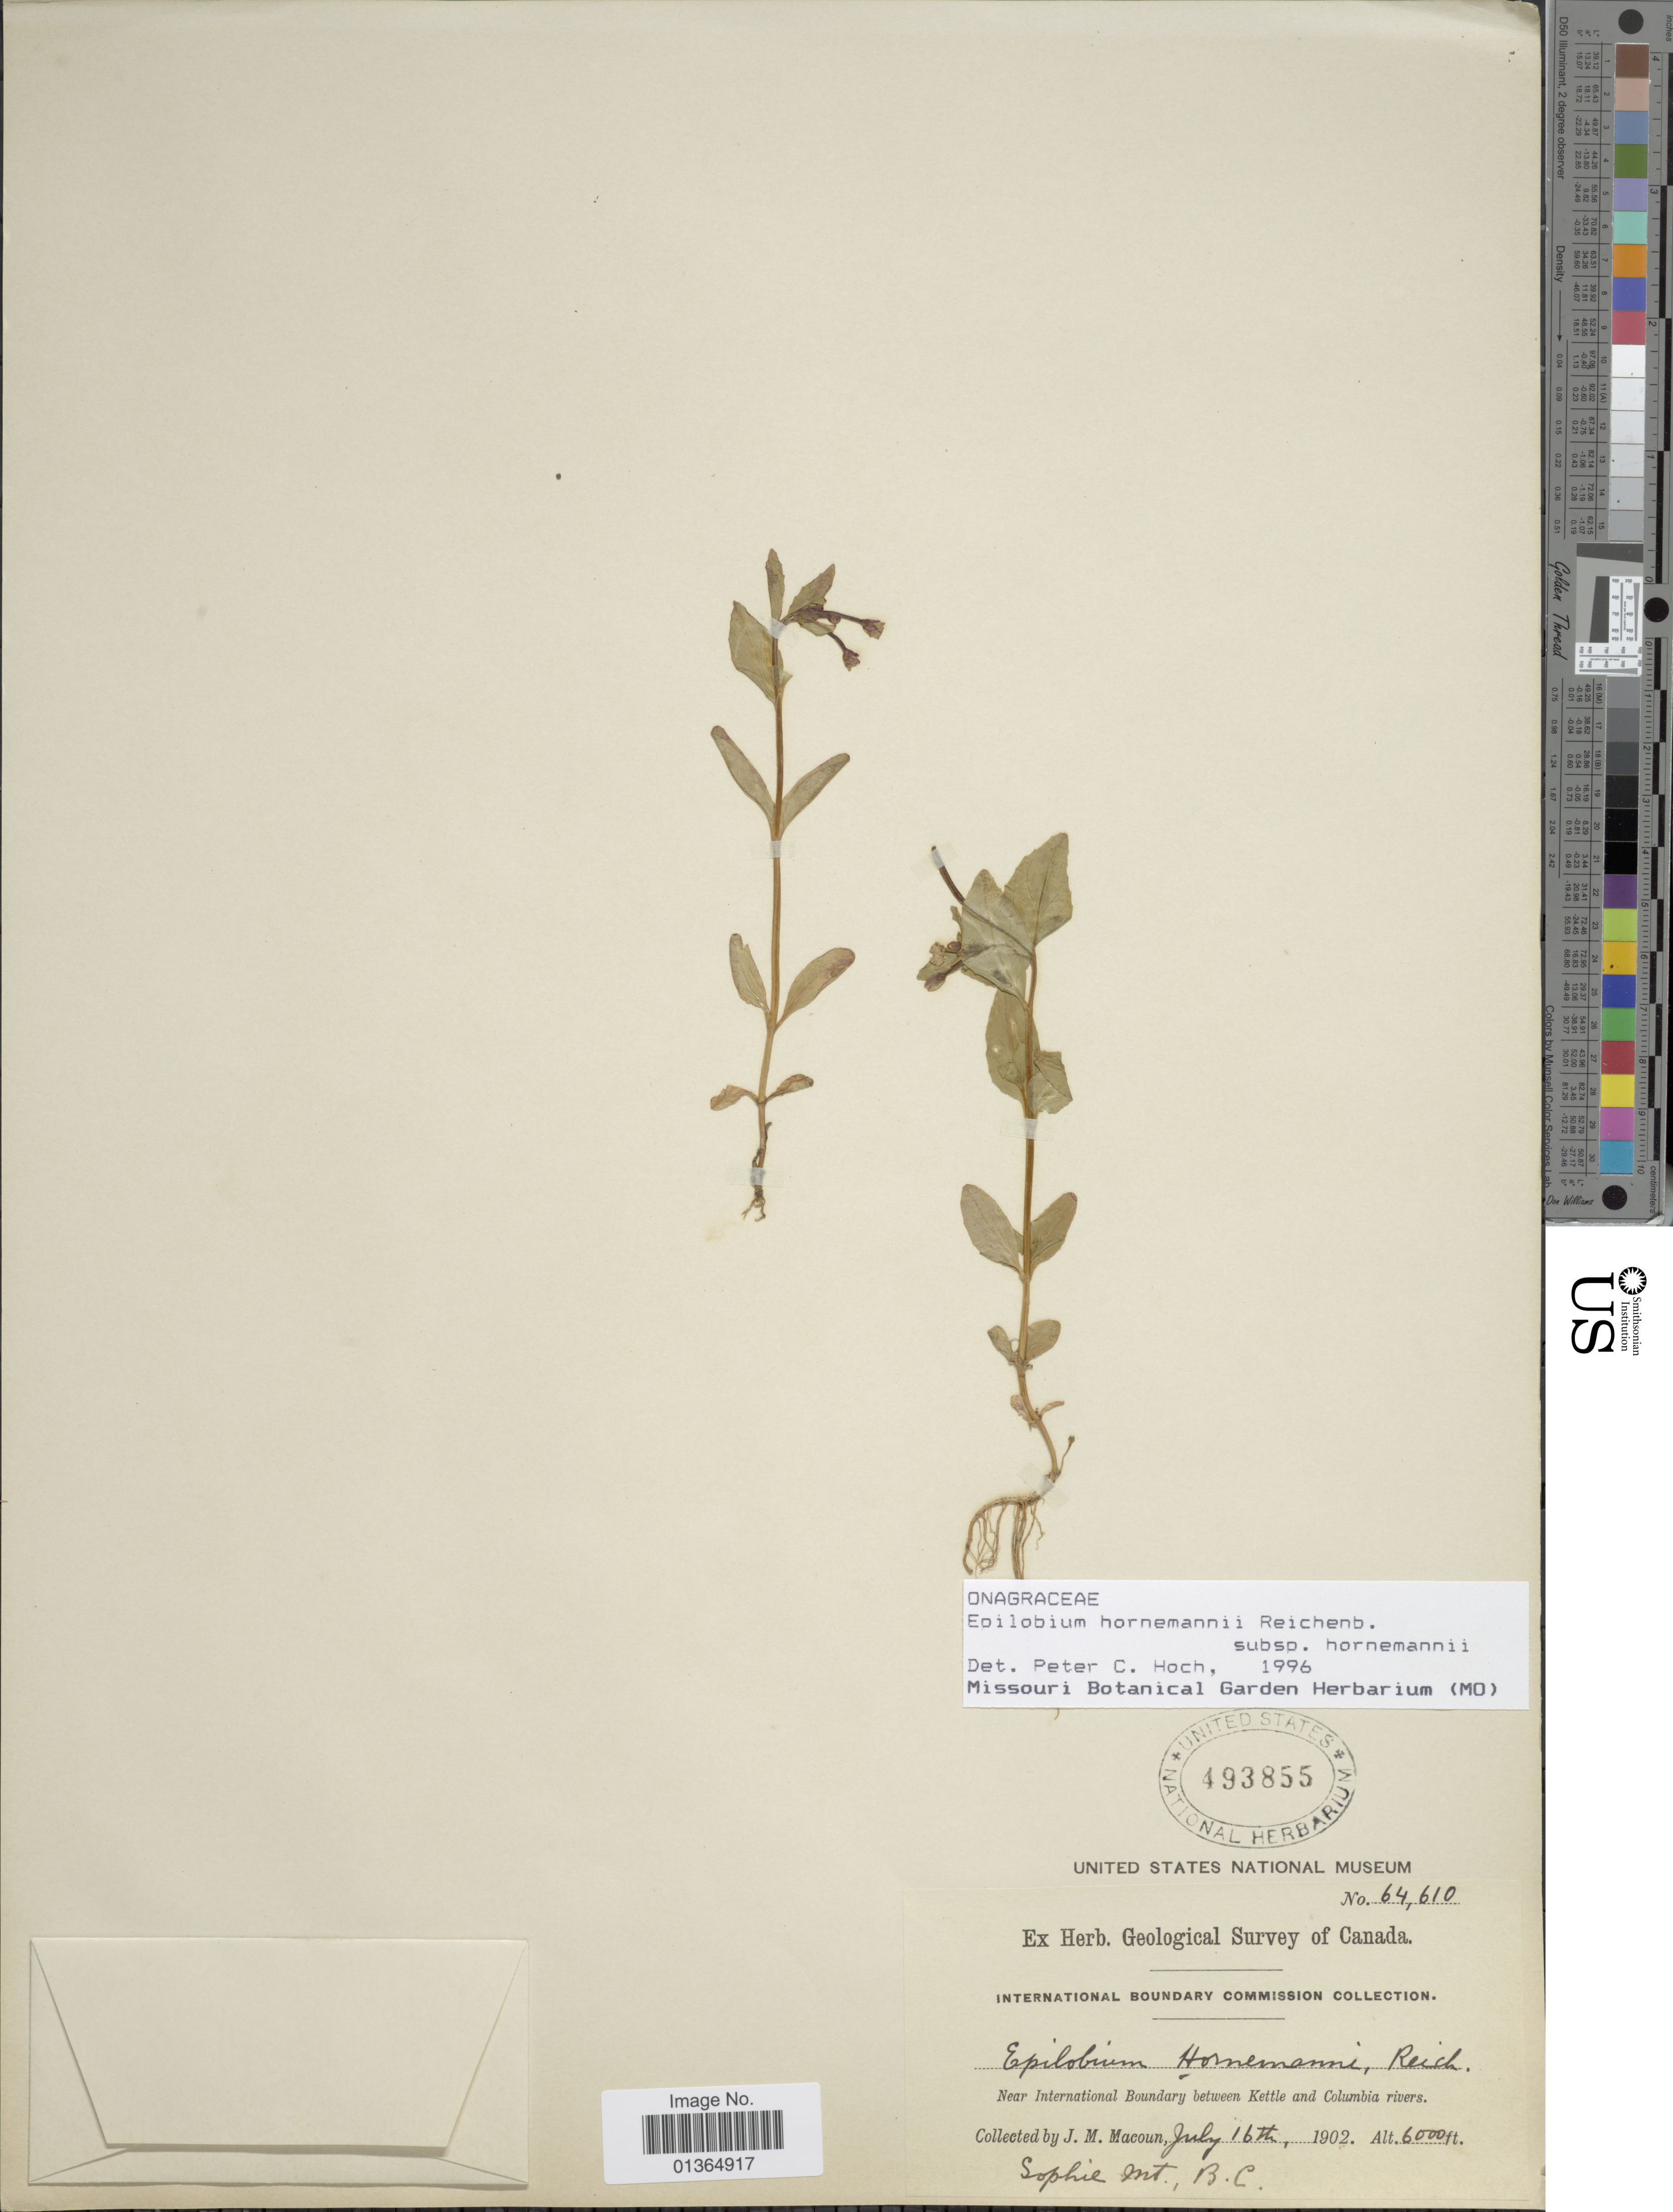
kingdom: Plantae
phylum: Tracheophyta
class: Magnoliopsida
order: Myrtales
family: Onagraceae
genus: Epilobium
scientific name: Epilobium hornemannii subsp. hornemannii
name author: Rchb.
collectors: J. M. Macoun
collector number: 64610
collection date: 1902-07-16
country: Canada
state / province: British Columbia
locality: Near International Boundary between Kettle and Columbia rivers. Sophie Mt.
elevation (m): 1829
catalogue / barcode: US 493855